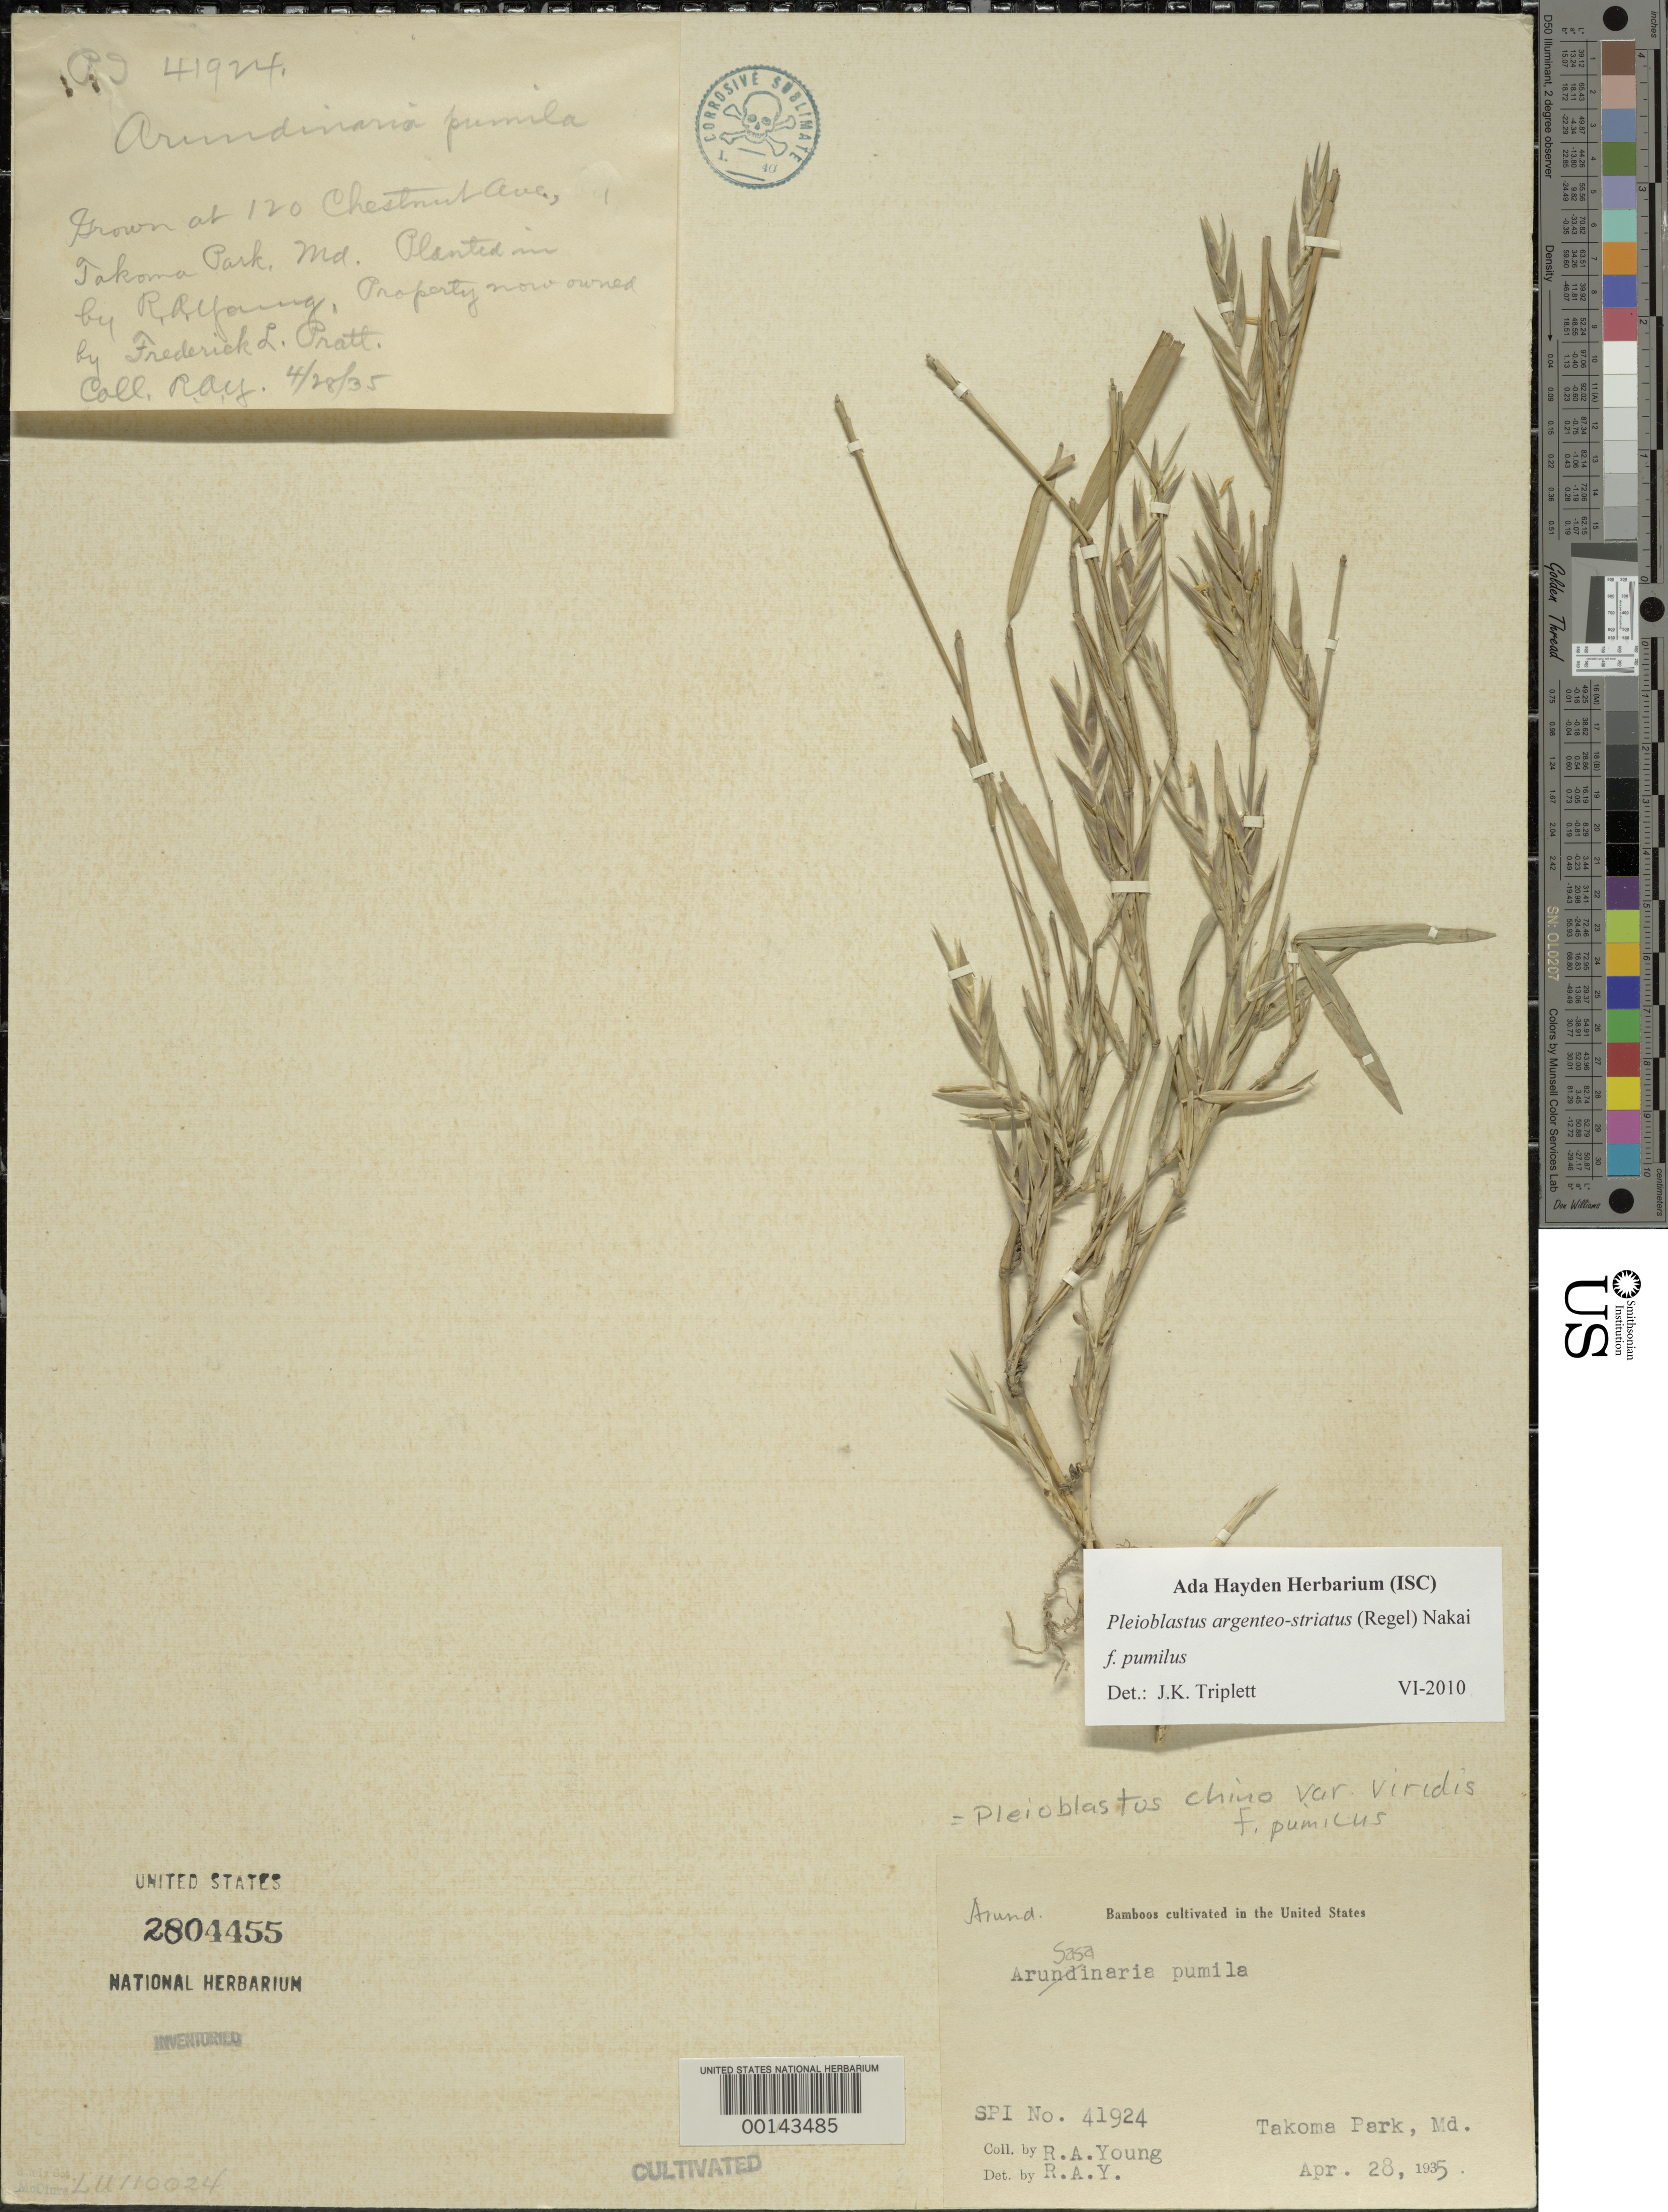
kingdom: Plantae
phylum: Tracheophyta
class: Liliopsida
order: Poales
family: Poaceae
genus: Pleioblastus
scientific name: Pleioblastus argenteostriatus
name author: (Regel) Nakai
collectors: R. A. Young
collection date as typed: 28 Apr 1935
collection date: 1935-04-28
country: United States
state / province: Maryland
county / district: Montgomery / Prince George's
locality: Takoma Park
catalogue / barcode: US 2804455